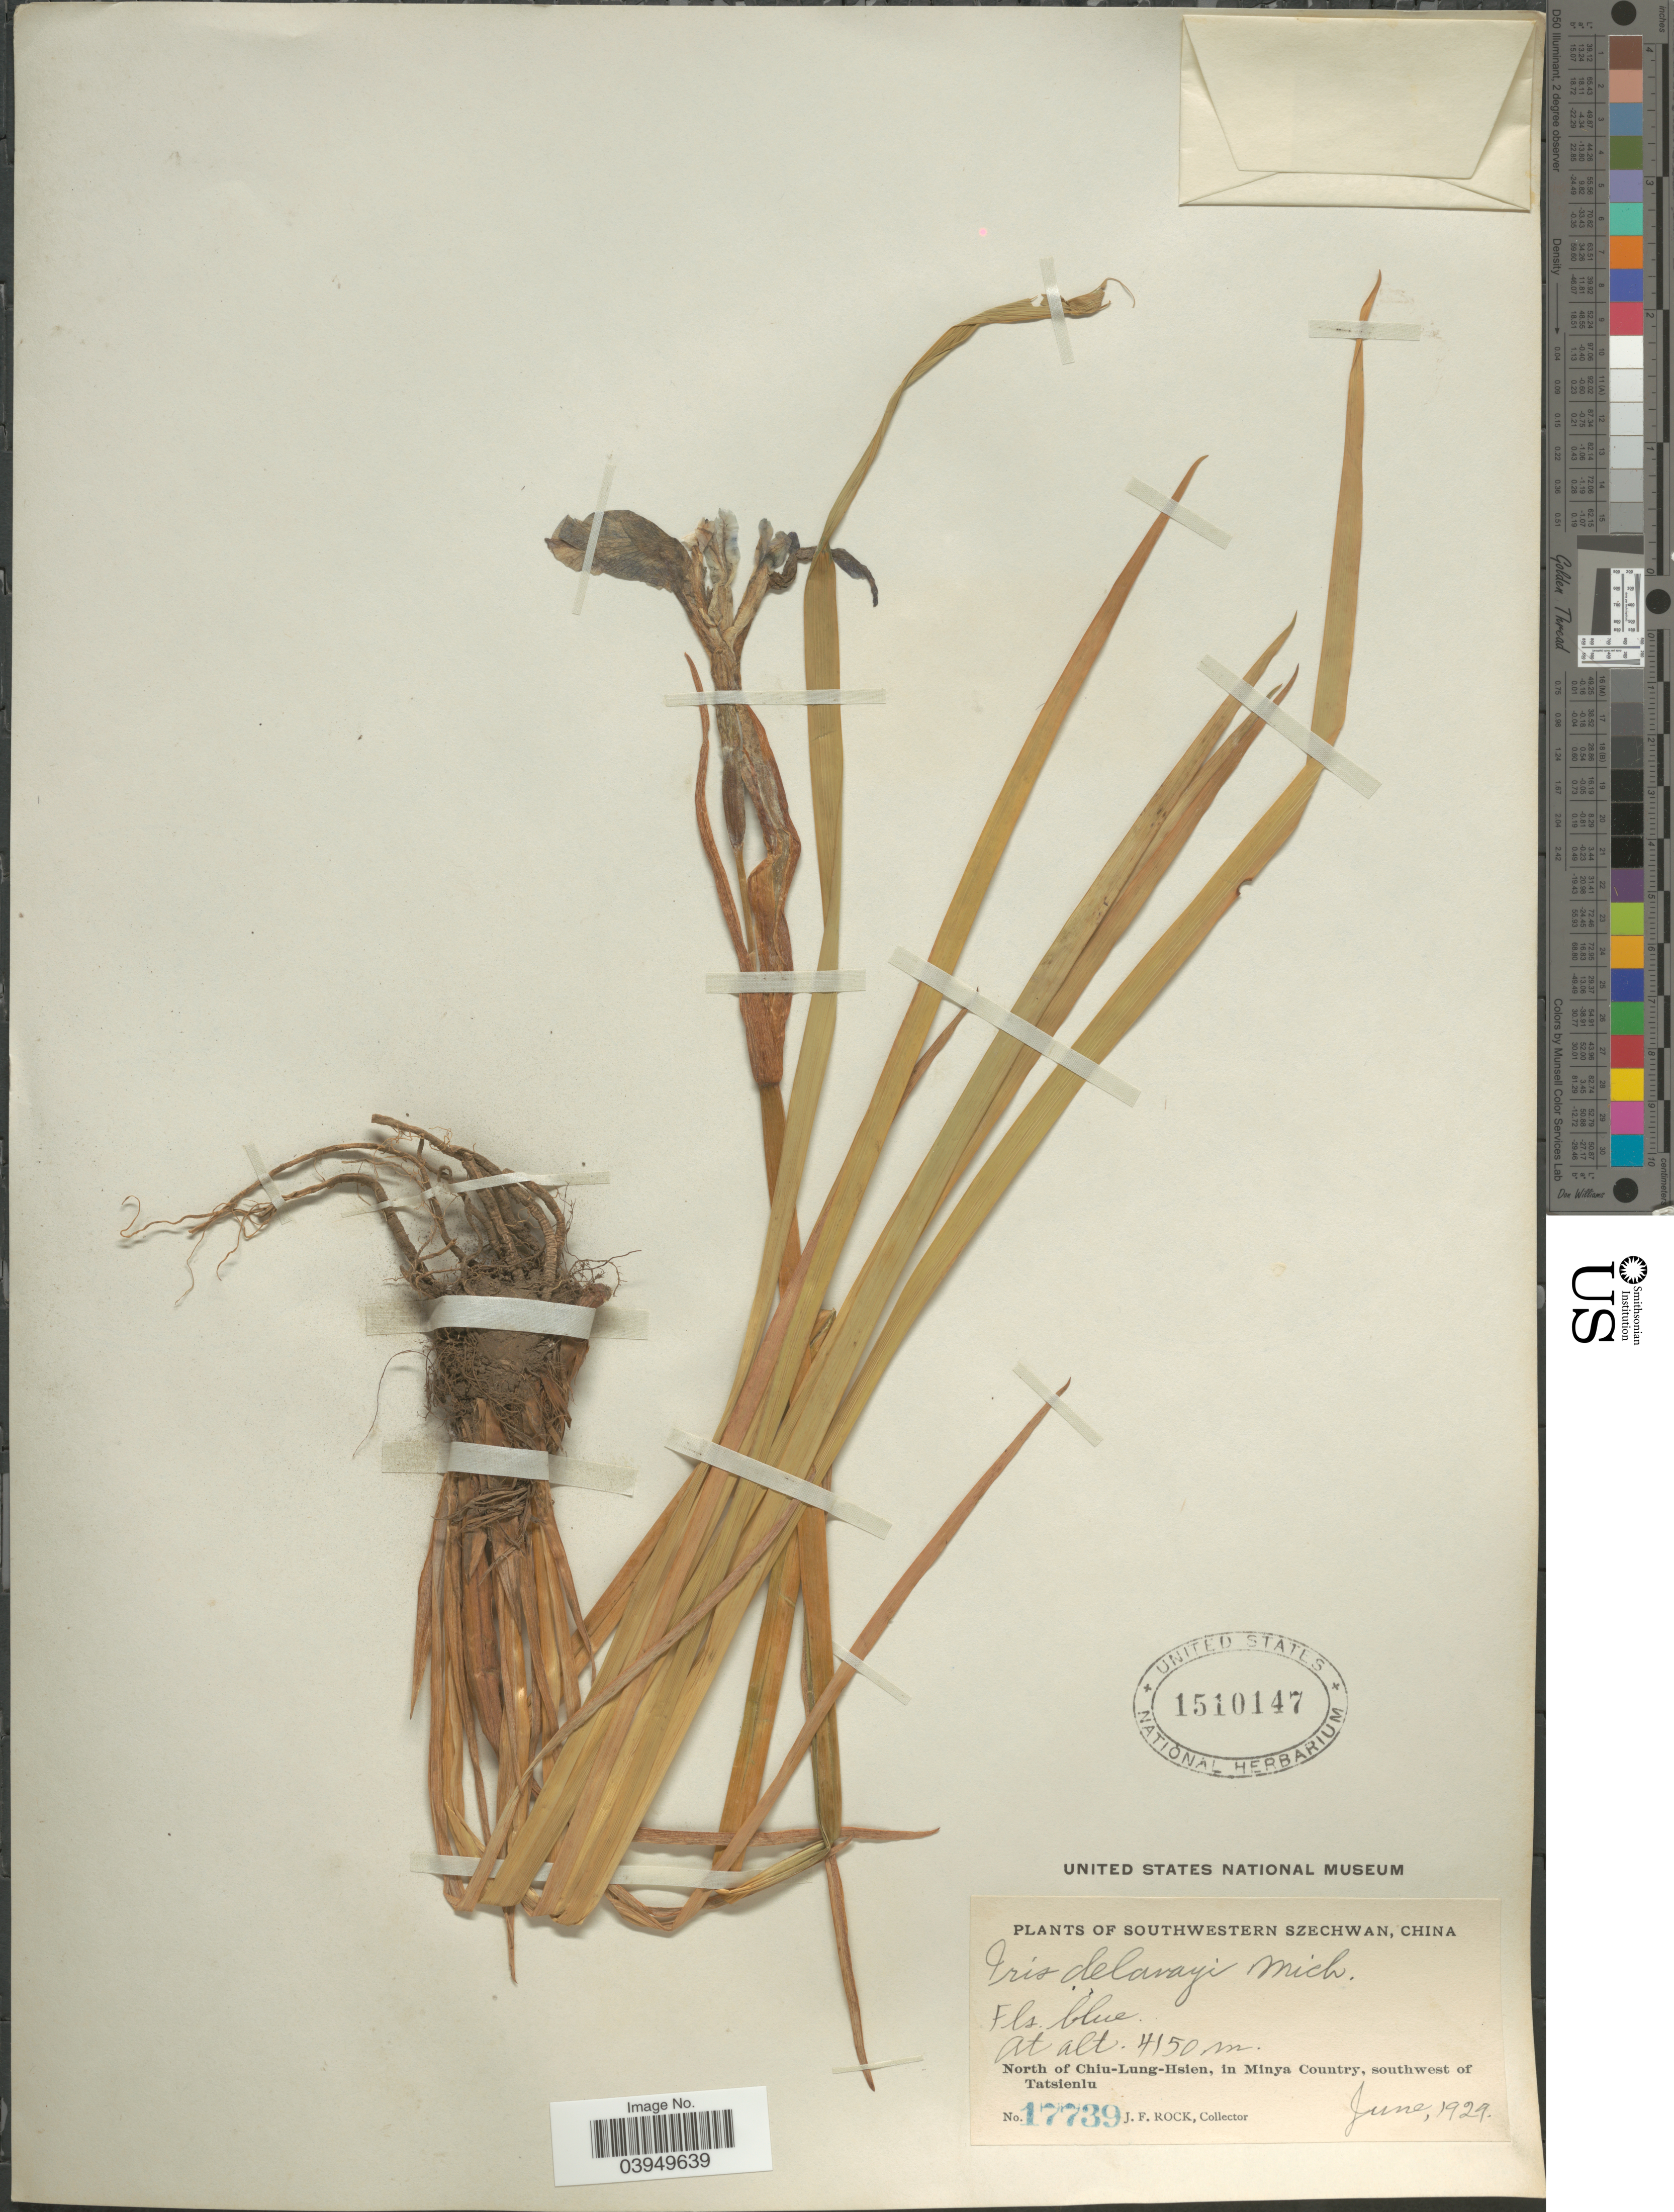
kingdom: Plantae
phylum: Tracheophyta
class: Liliopsida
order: Asparagales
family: Iridaceae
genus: Iris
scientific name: Iris delavayi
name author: Micheli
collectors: J. Rock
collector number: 17739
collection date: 1929-06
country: China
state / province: Sichuan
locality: Southwestern Szechwan. North of Chiu-Lung-Hsien, in Minya Country, southwest of Tatsienlu.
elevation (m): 4150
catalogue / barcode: US 1510147